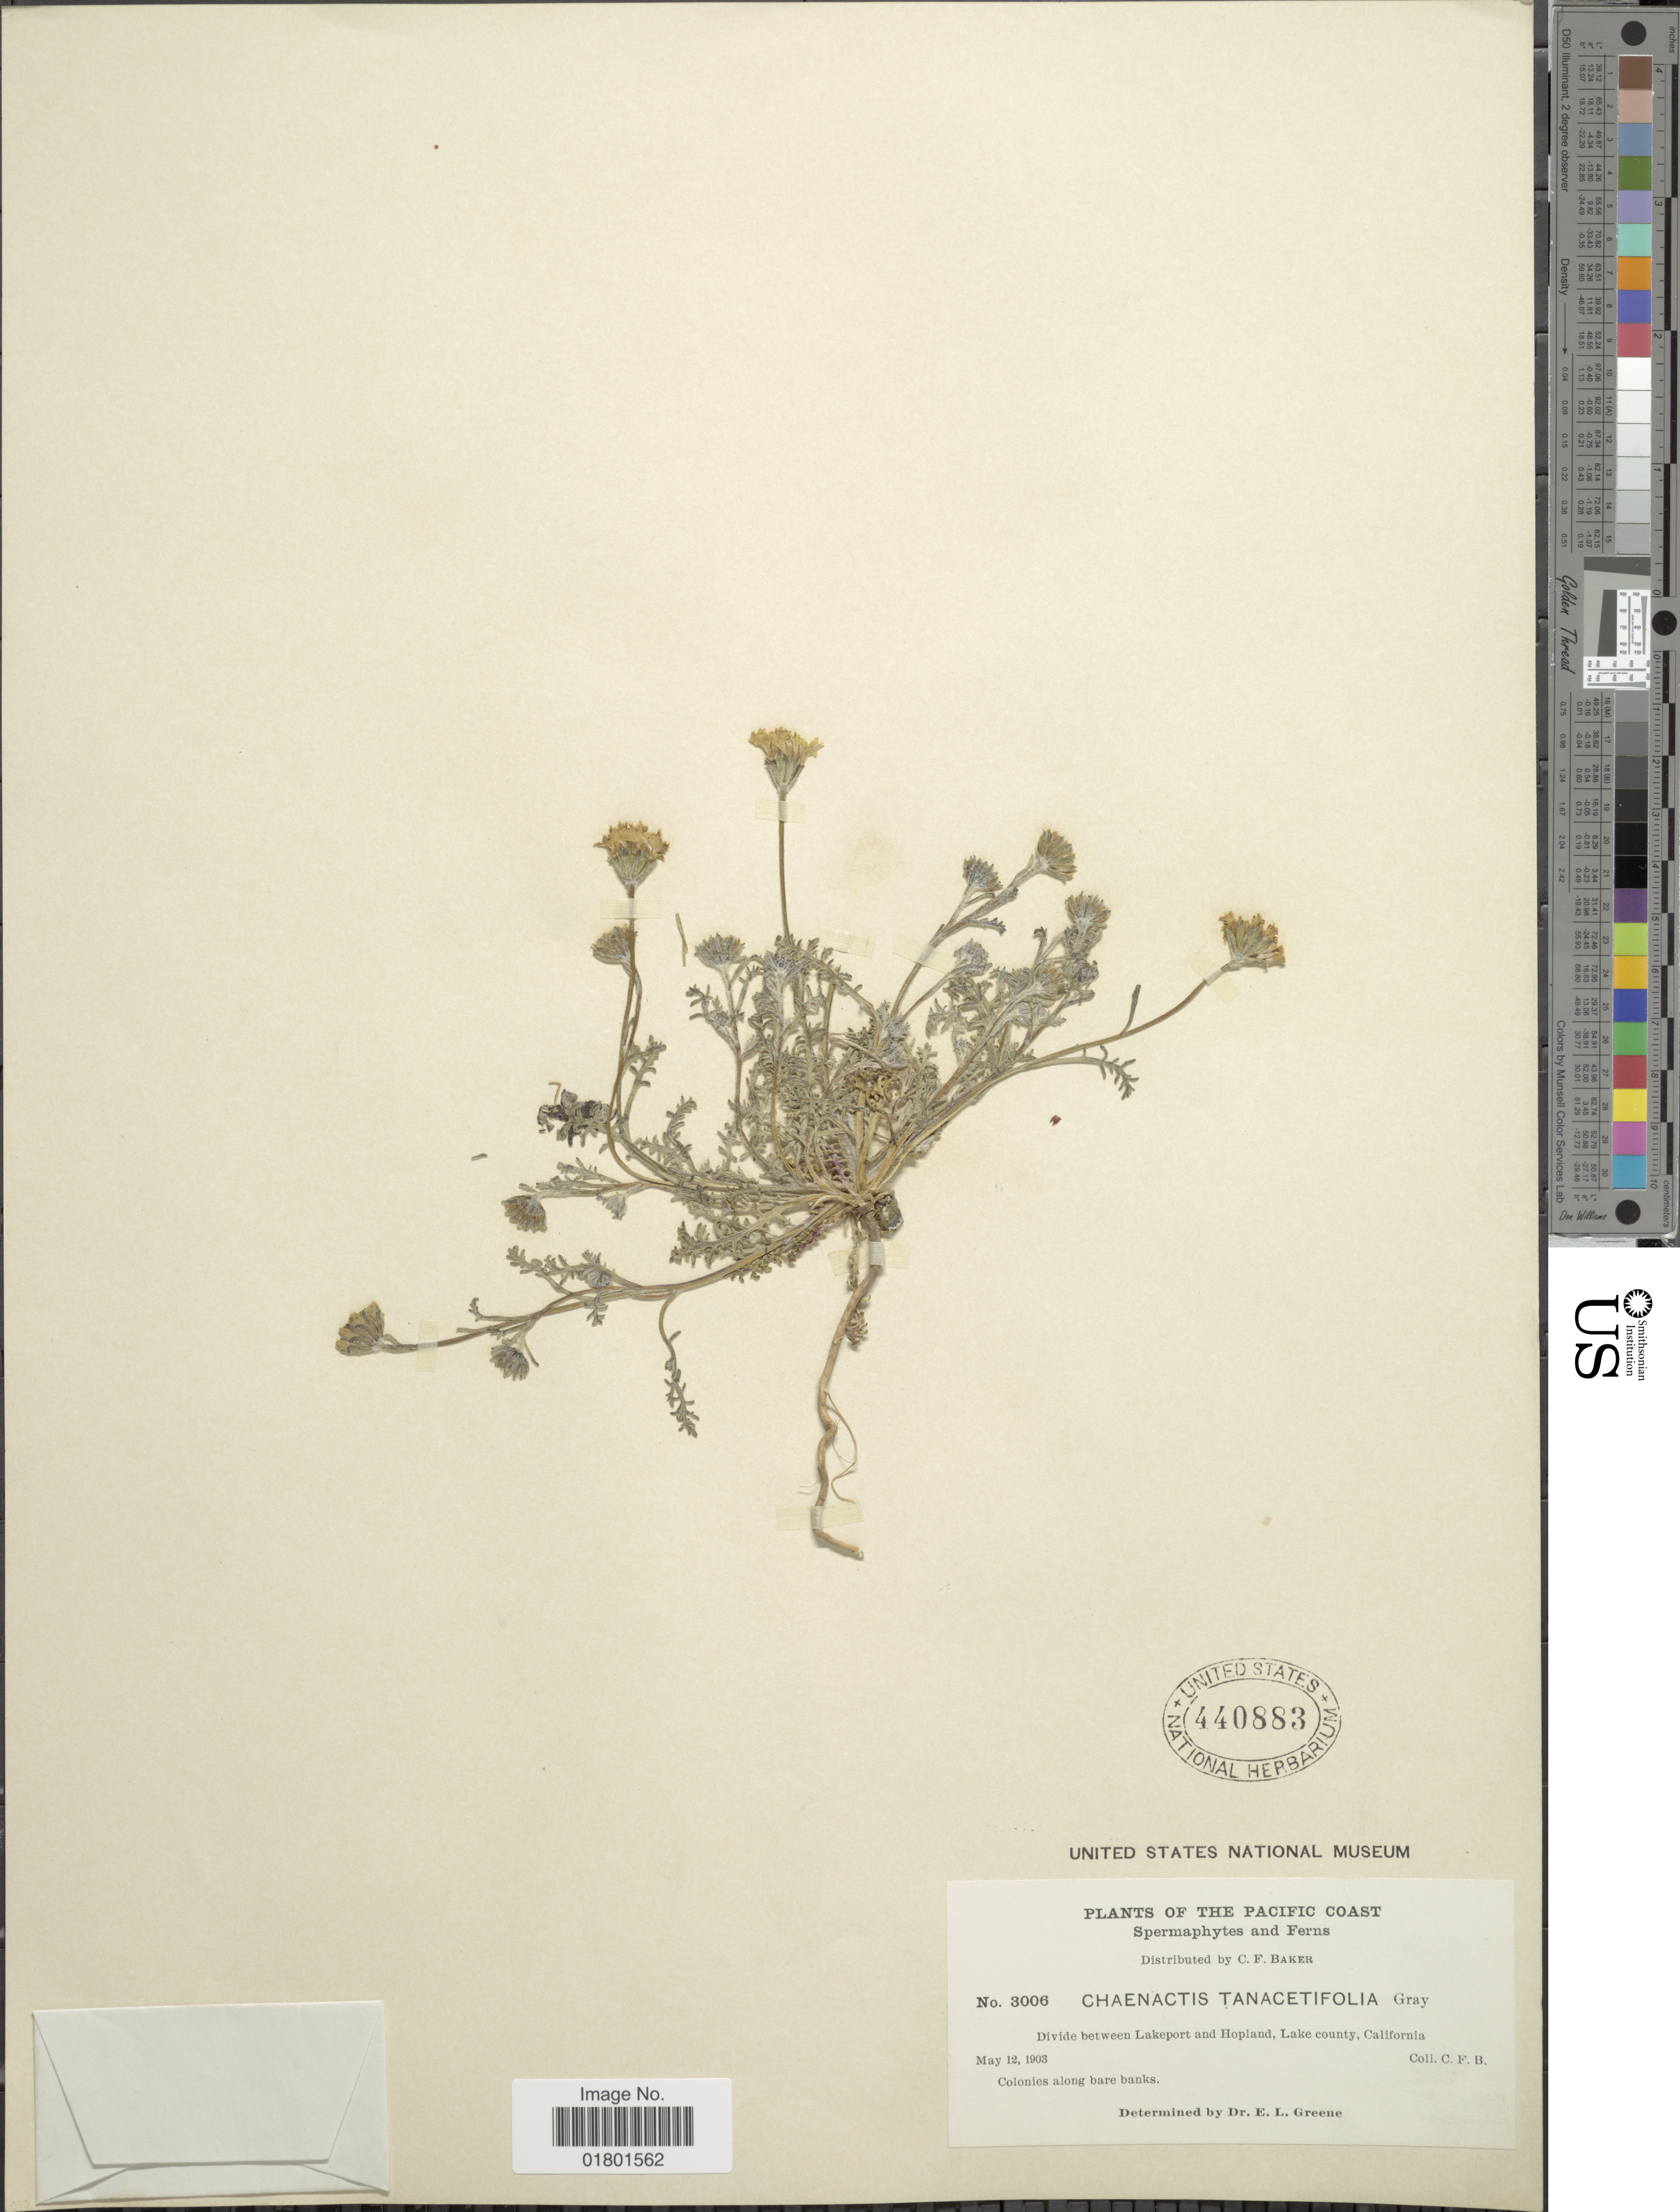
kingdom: Plantae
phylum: Tracheophyta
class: Magnoliopsida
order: Asterales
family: Asteraceae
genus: Chaenactis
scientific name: Chaenactis tanacetifolia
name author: A. Gray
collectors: C. F. Baker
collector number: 3006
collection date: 1903-05-12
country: United States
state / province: California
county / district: Lake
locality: The Pacific Coast, divide between Lakeport and Hopland, Lake county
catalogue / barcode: US 440883